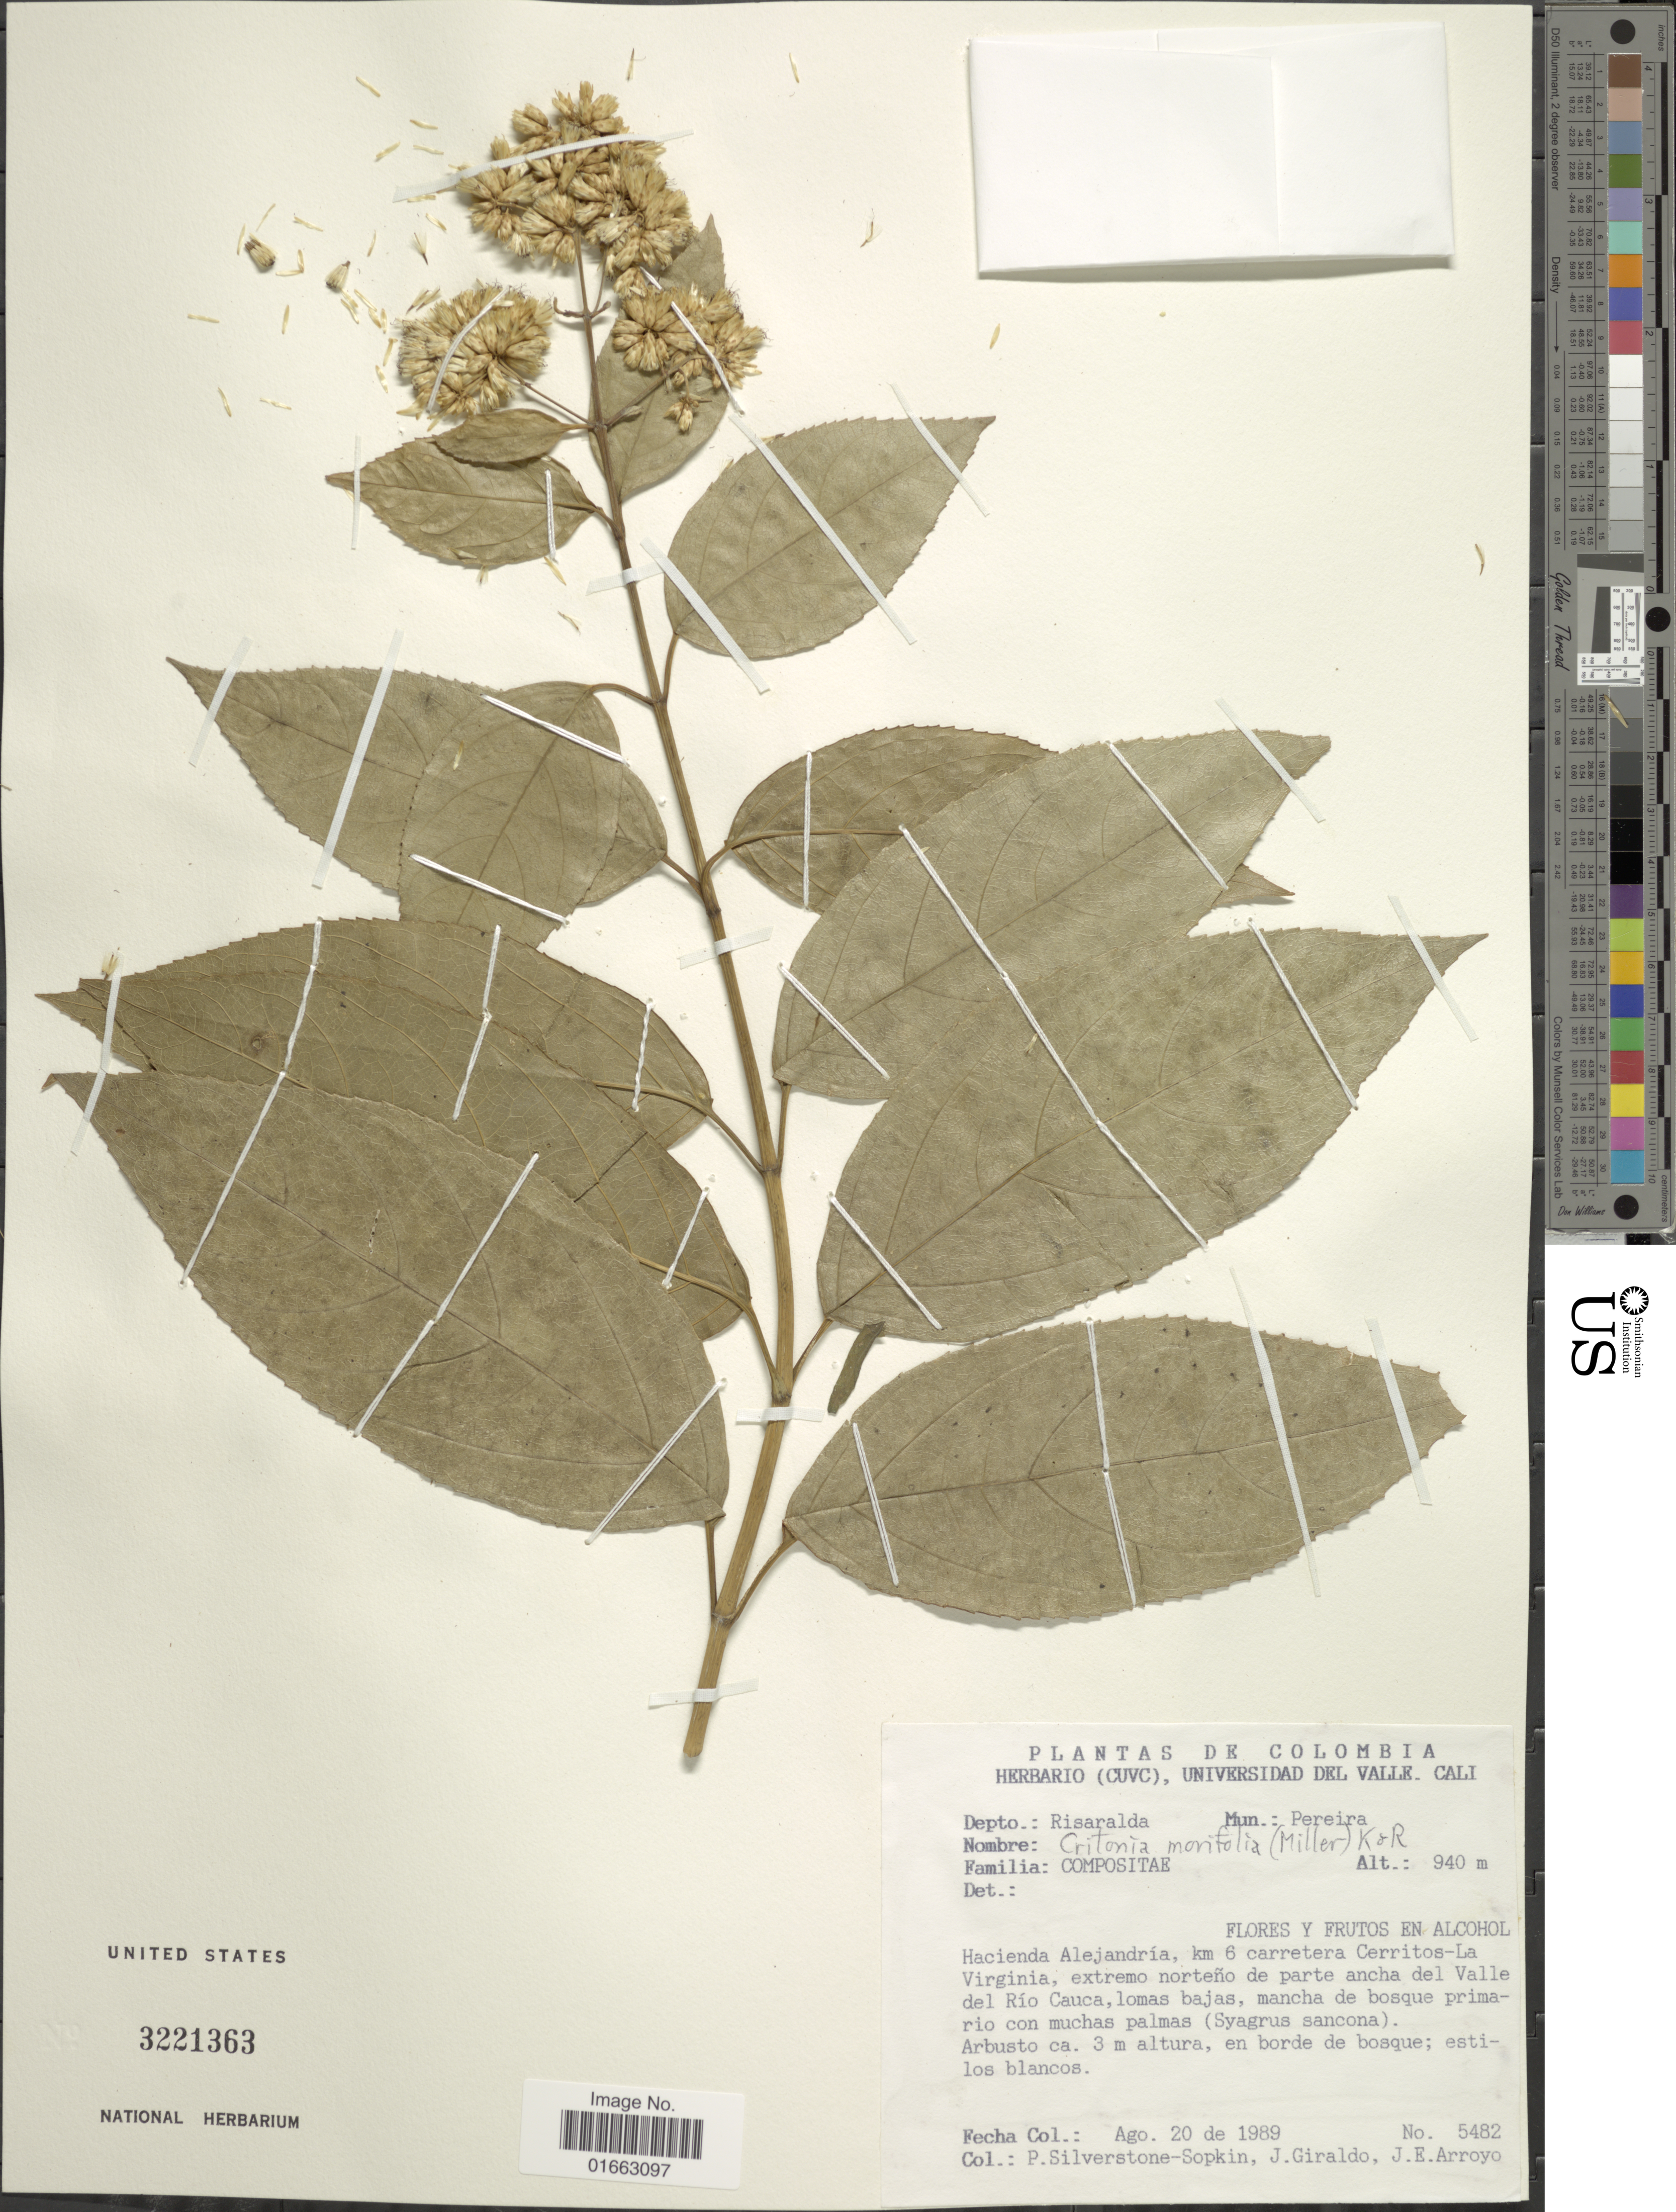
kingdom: Plantae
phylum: Tracheophyta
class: Magnoliopsida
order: Asterales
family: Asteraceae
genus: Critonia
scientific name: Critonia morifolia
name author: (Mill.) R.M. King & H. Rob.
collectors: P. A. Silverstone-Sopkin, G. Giraldo & J. Arroyo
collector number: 5482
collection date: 1989-08-20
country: Colombia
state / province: Risaralda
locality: Mun. Pereira, Hacienda Alejandría, km 6 carretera La Virginia-Cerritos, extremo norteño de parte ancha del Valle del Río Cauca, lomas bajas, bosque primario con muchas palmas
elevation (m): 940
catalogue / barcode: US 3221363